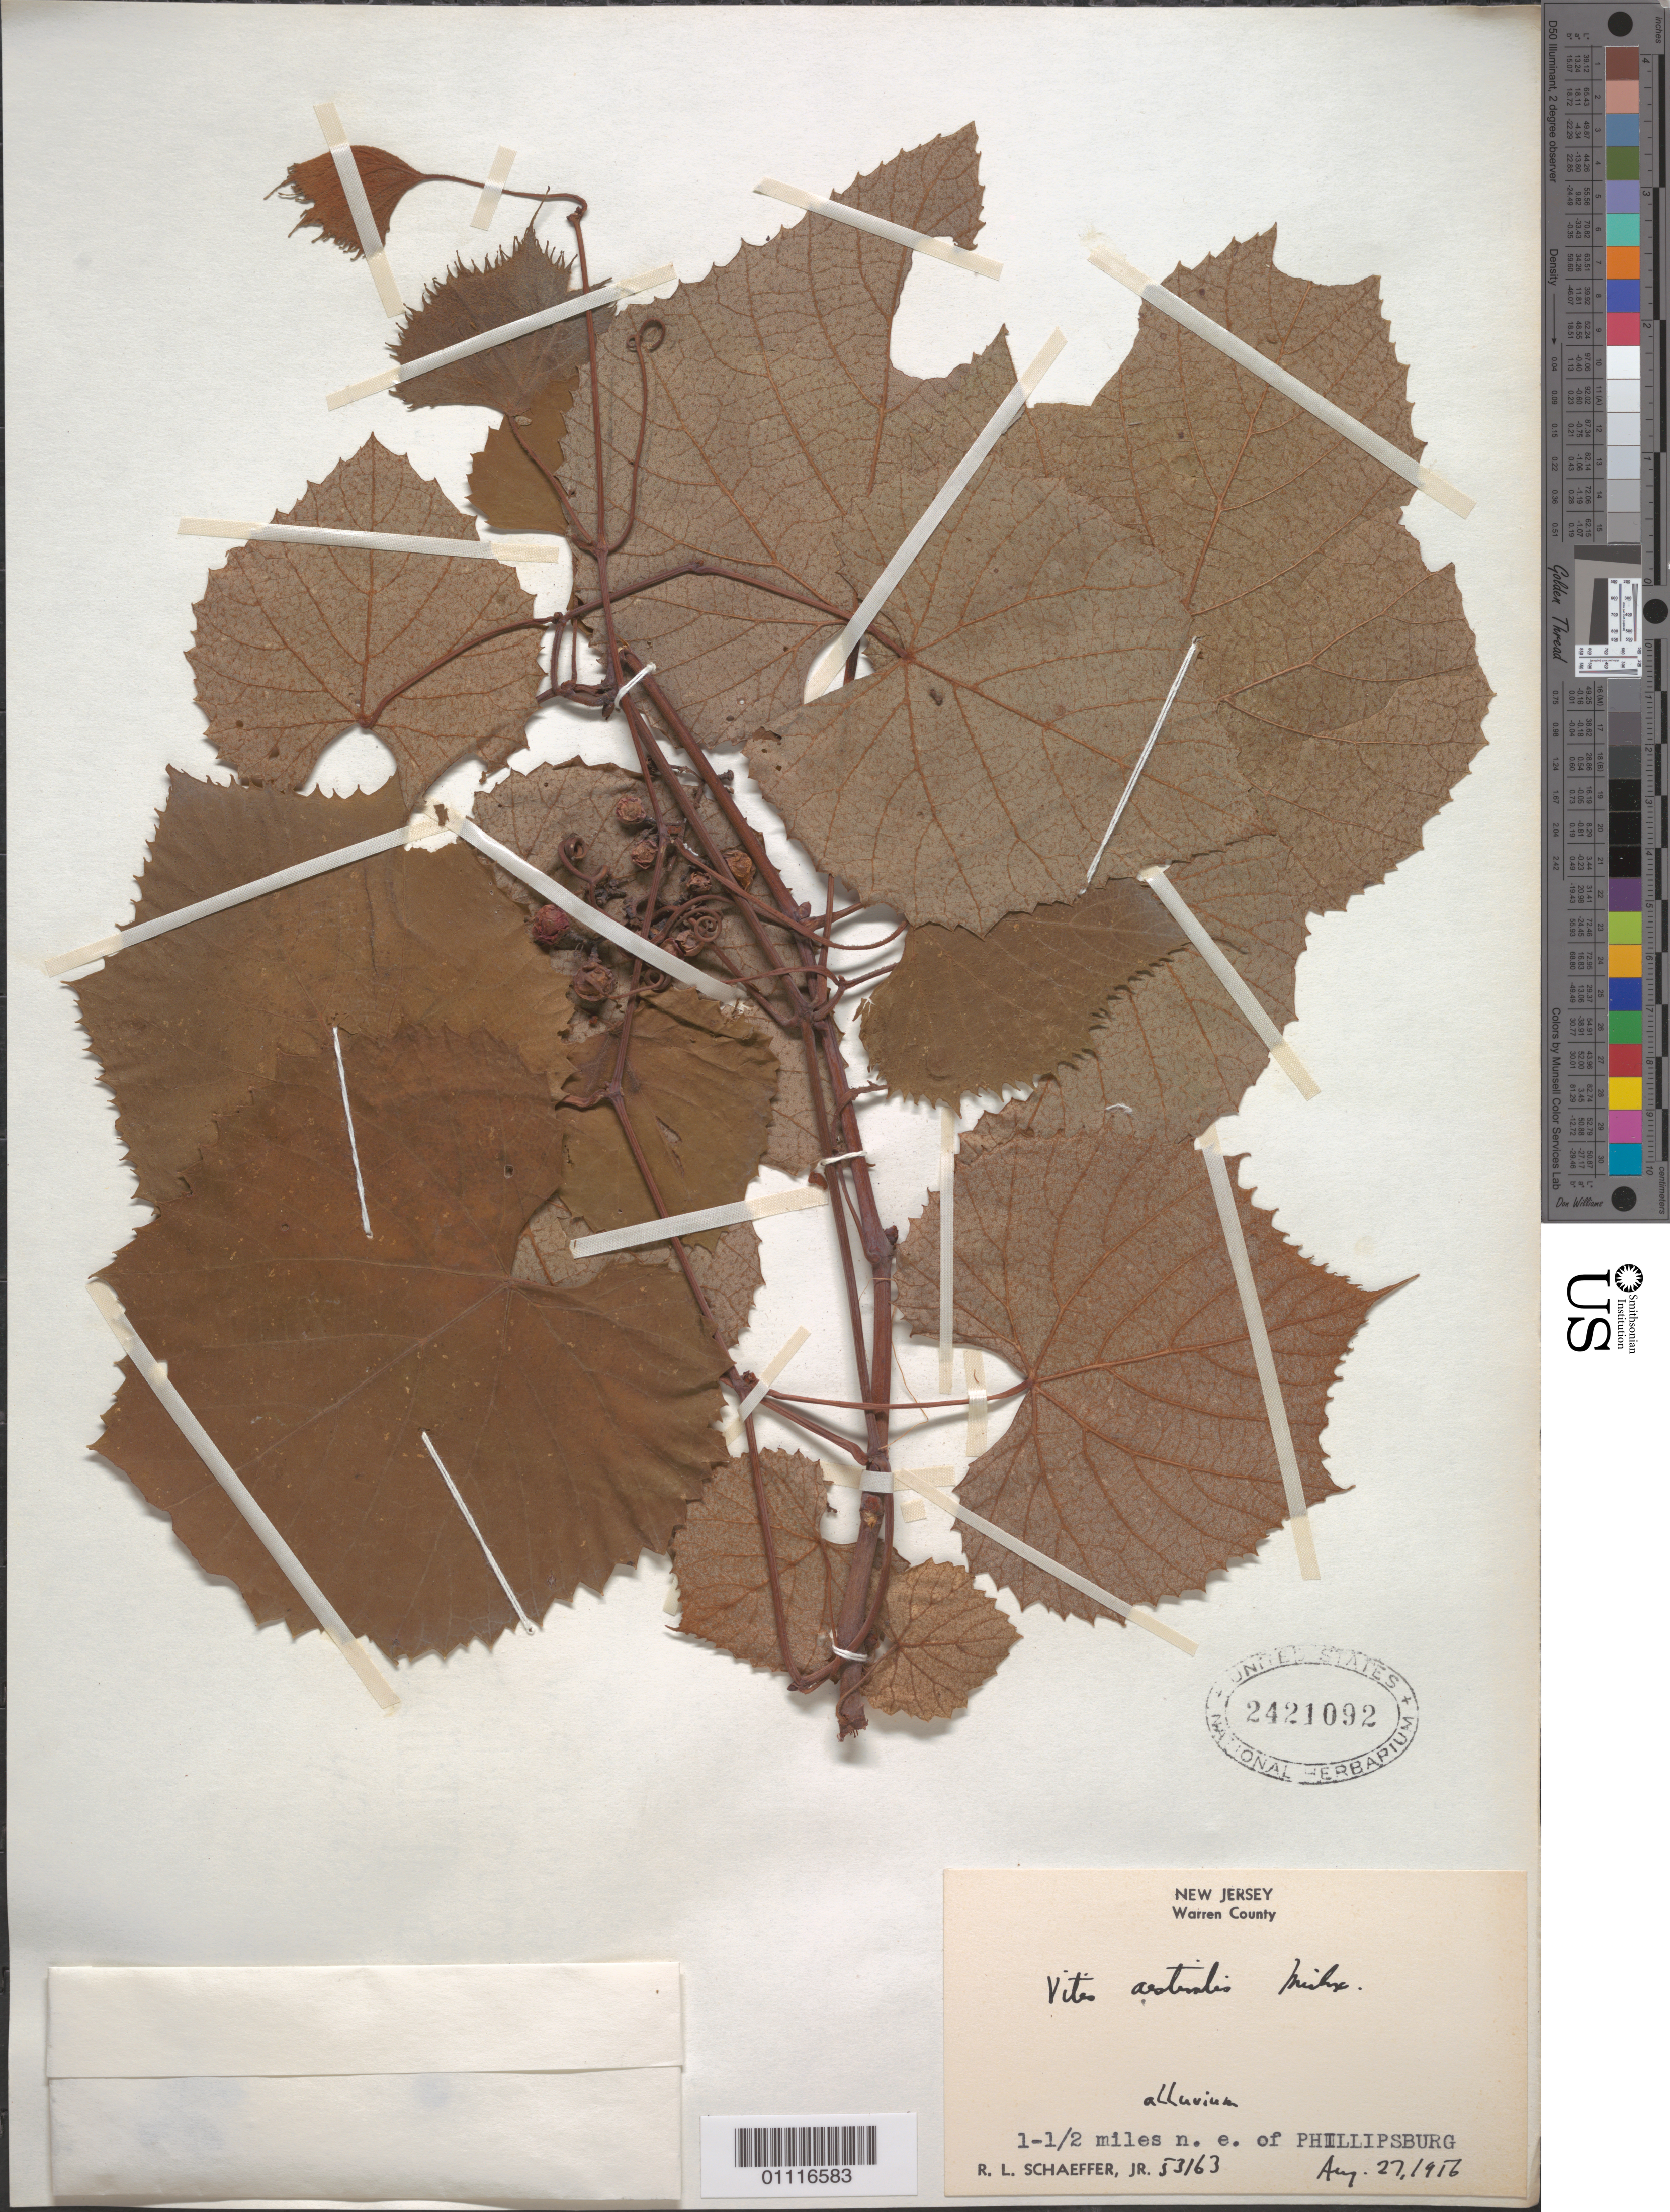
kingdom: Plantae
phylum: Tracheophyta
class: Magnoliopsida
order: Vitales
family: Vitaceae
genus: Vitis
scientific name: Vitis aestivalis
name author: Michx.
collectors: R. L. Schaeffer Jr.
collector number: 53163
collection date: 1916-08-27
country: United States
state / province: New Jersey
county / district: Warren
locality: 1-- 1/2 miles n.e. of Phillipsburg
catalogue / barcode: US 2421092